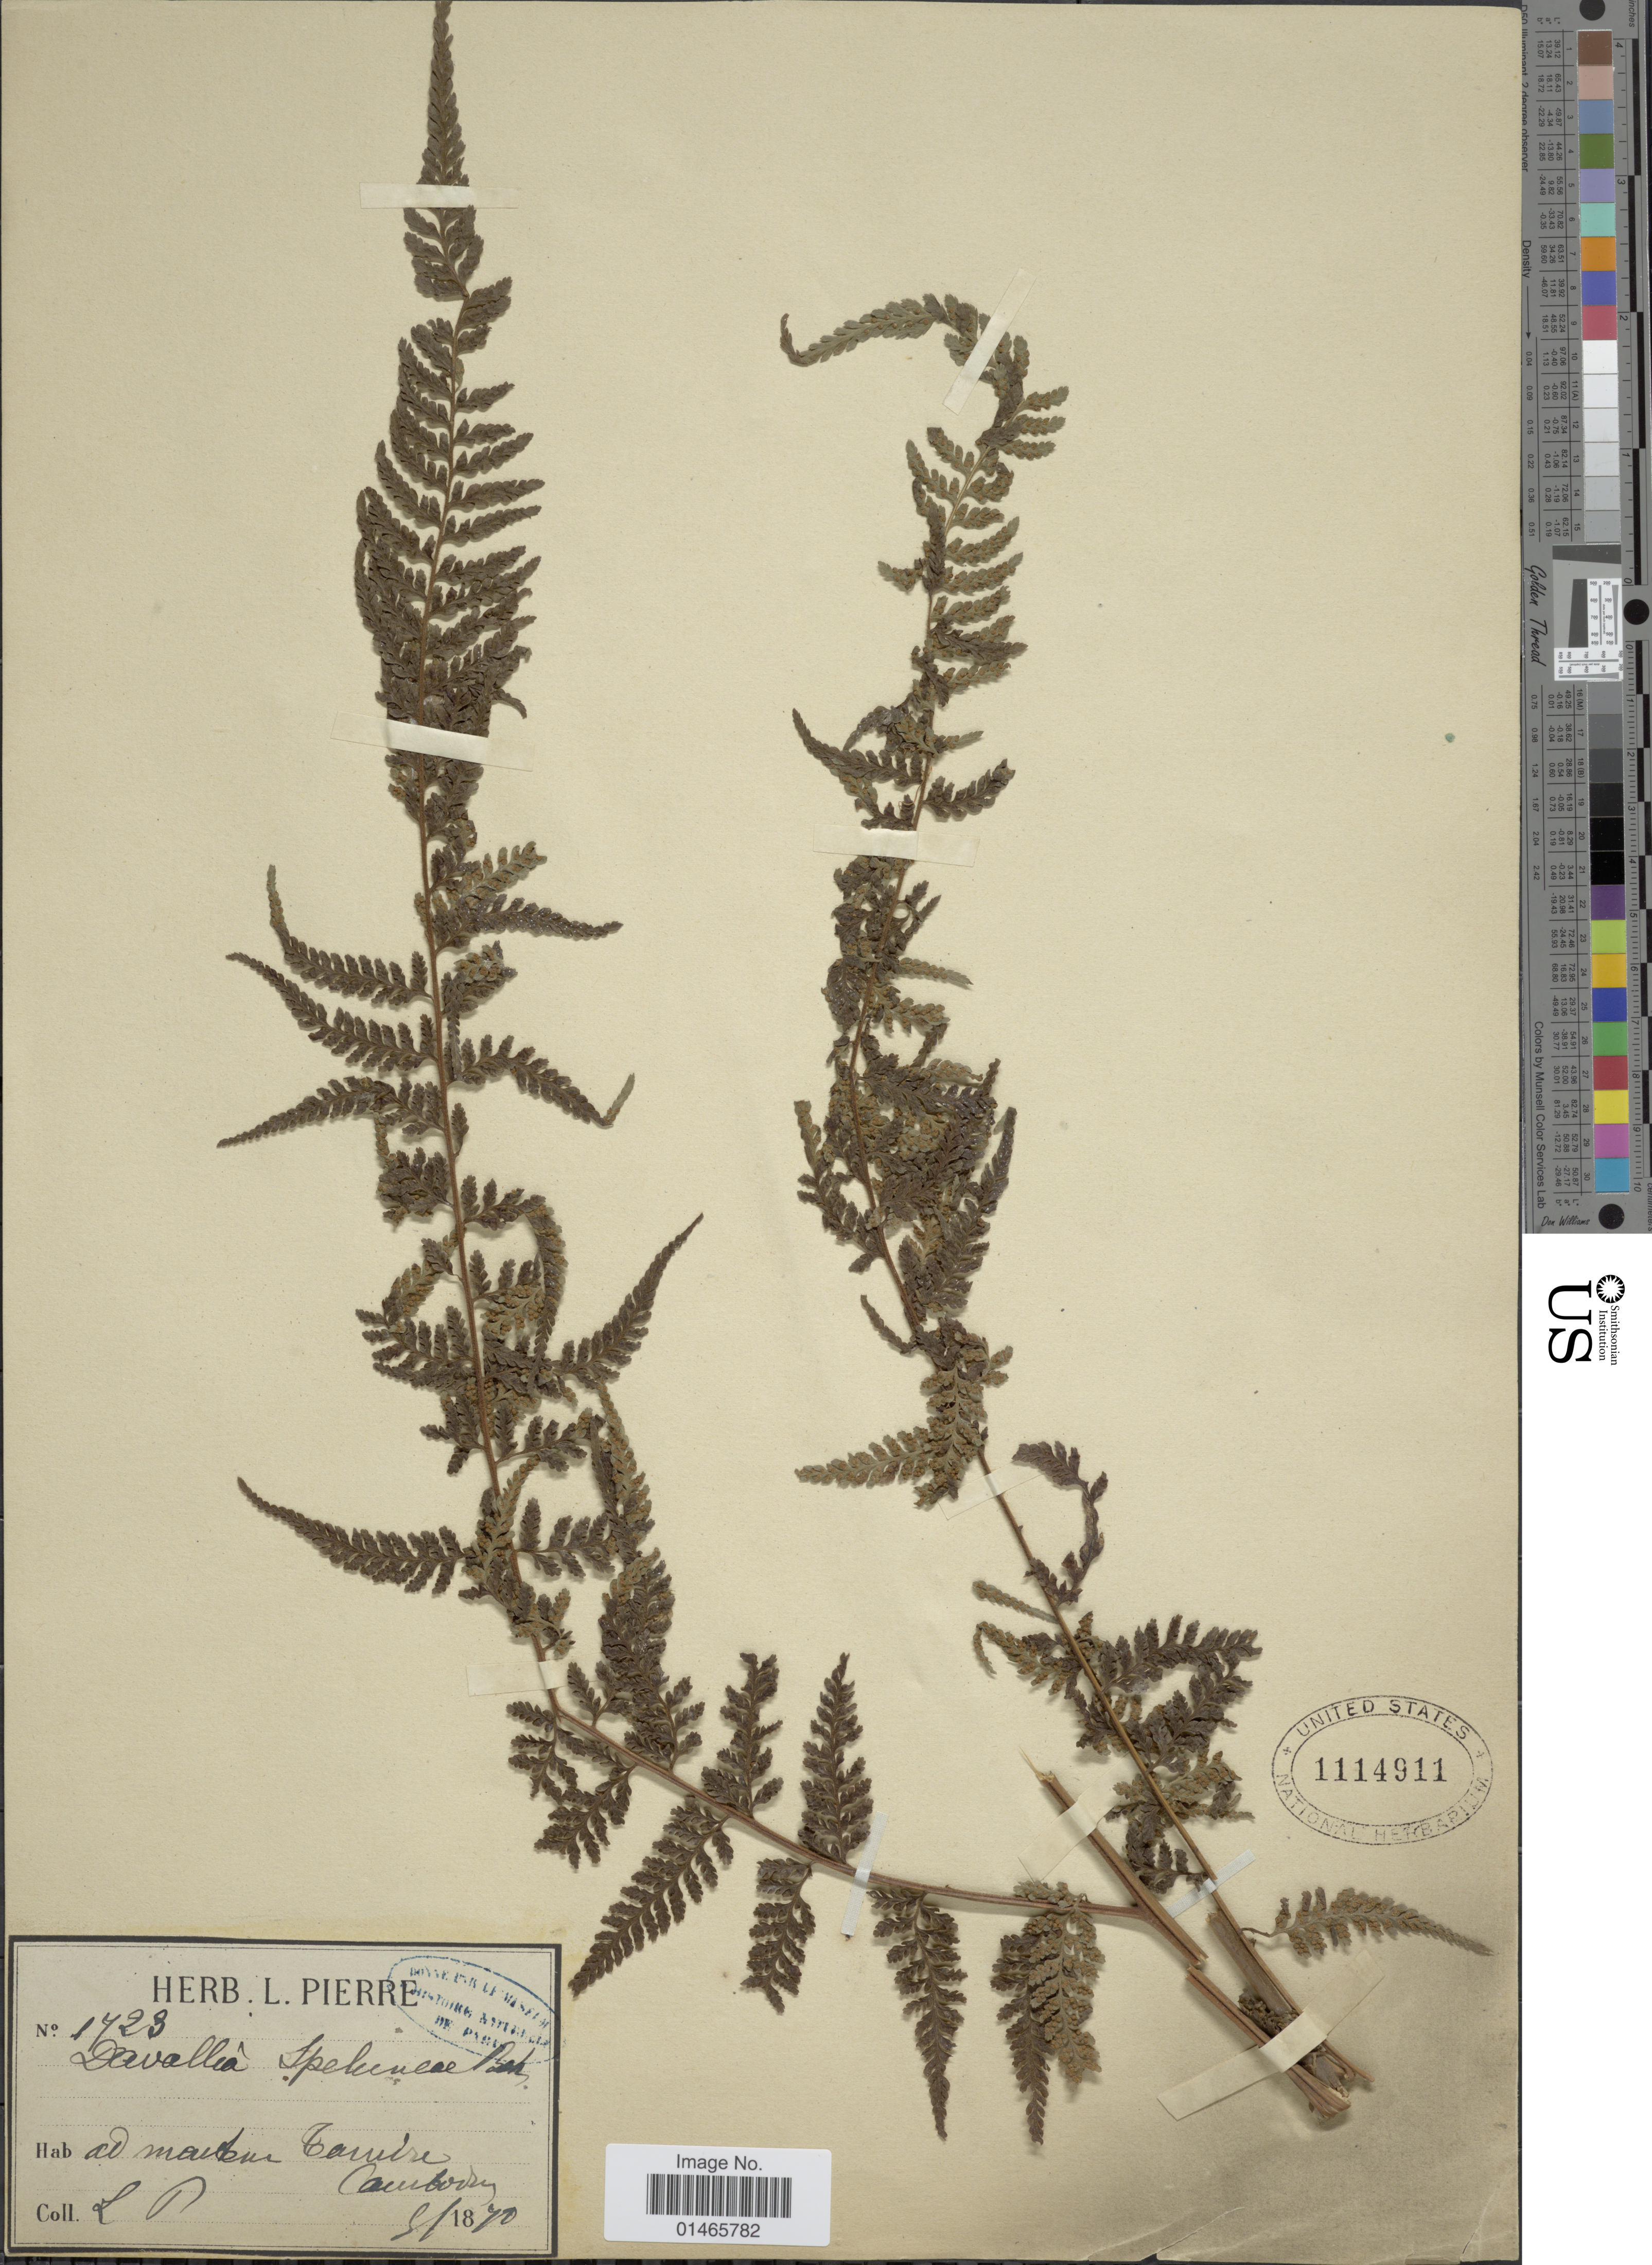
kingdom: Plantae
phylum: Tracheophyta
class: Polypodiopsida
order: Polypodiales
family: Dennstaedtiaceae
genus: Microlepia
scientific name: Microlepia speluncae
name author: (L.) T. Moore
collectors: L. Pierre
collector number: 1423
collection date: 1870-05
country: Cambodia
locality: Ai Maibur Cauire Canbody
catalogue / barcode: US 1114911